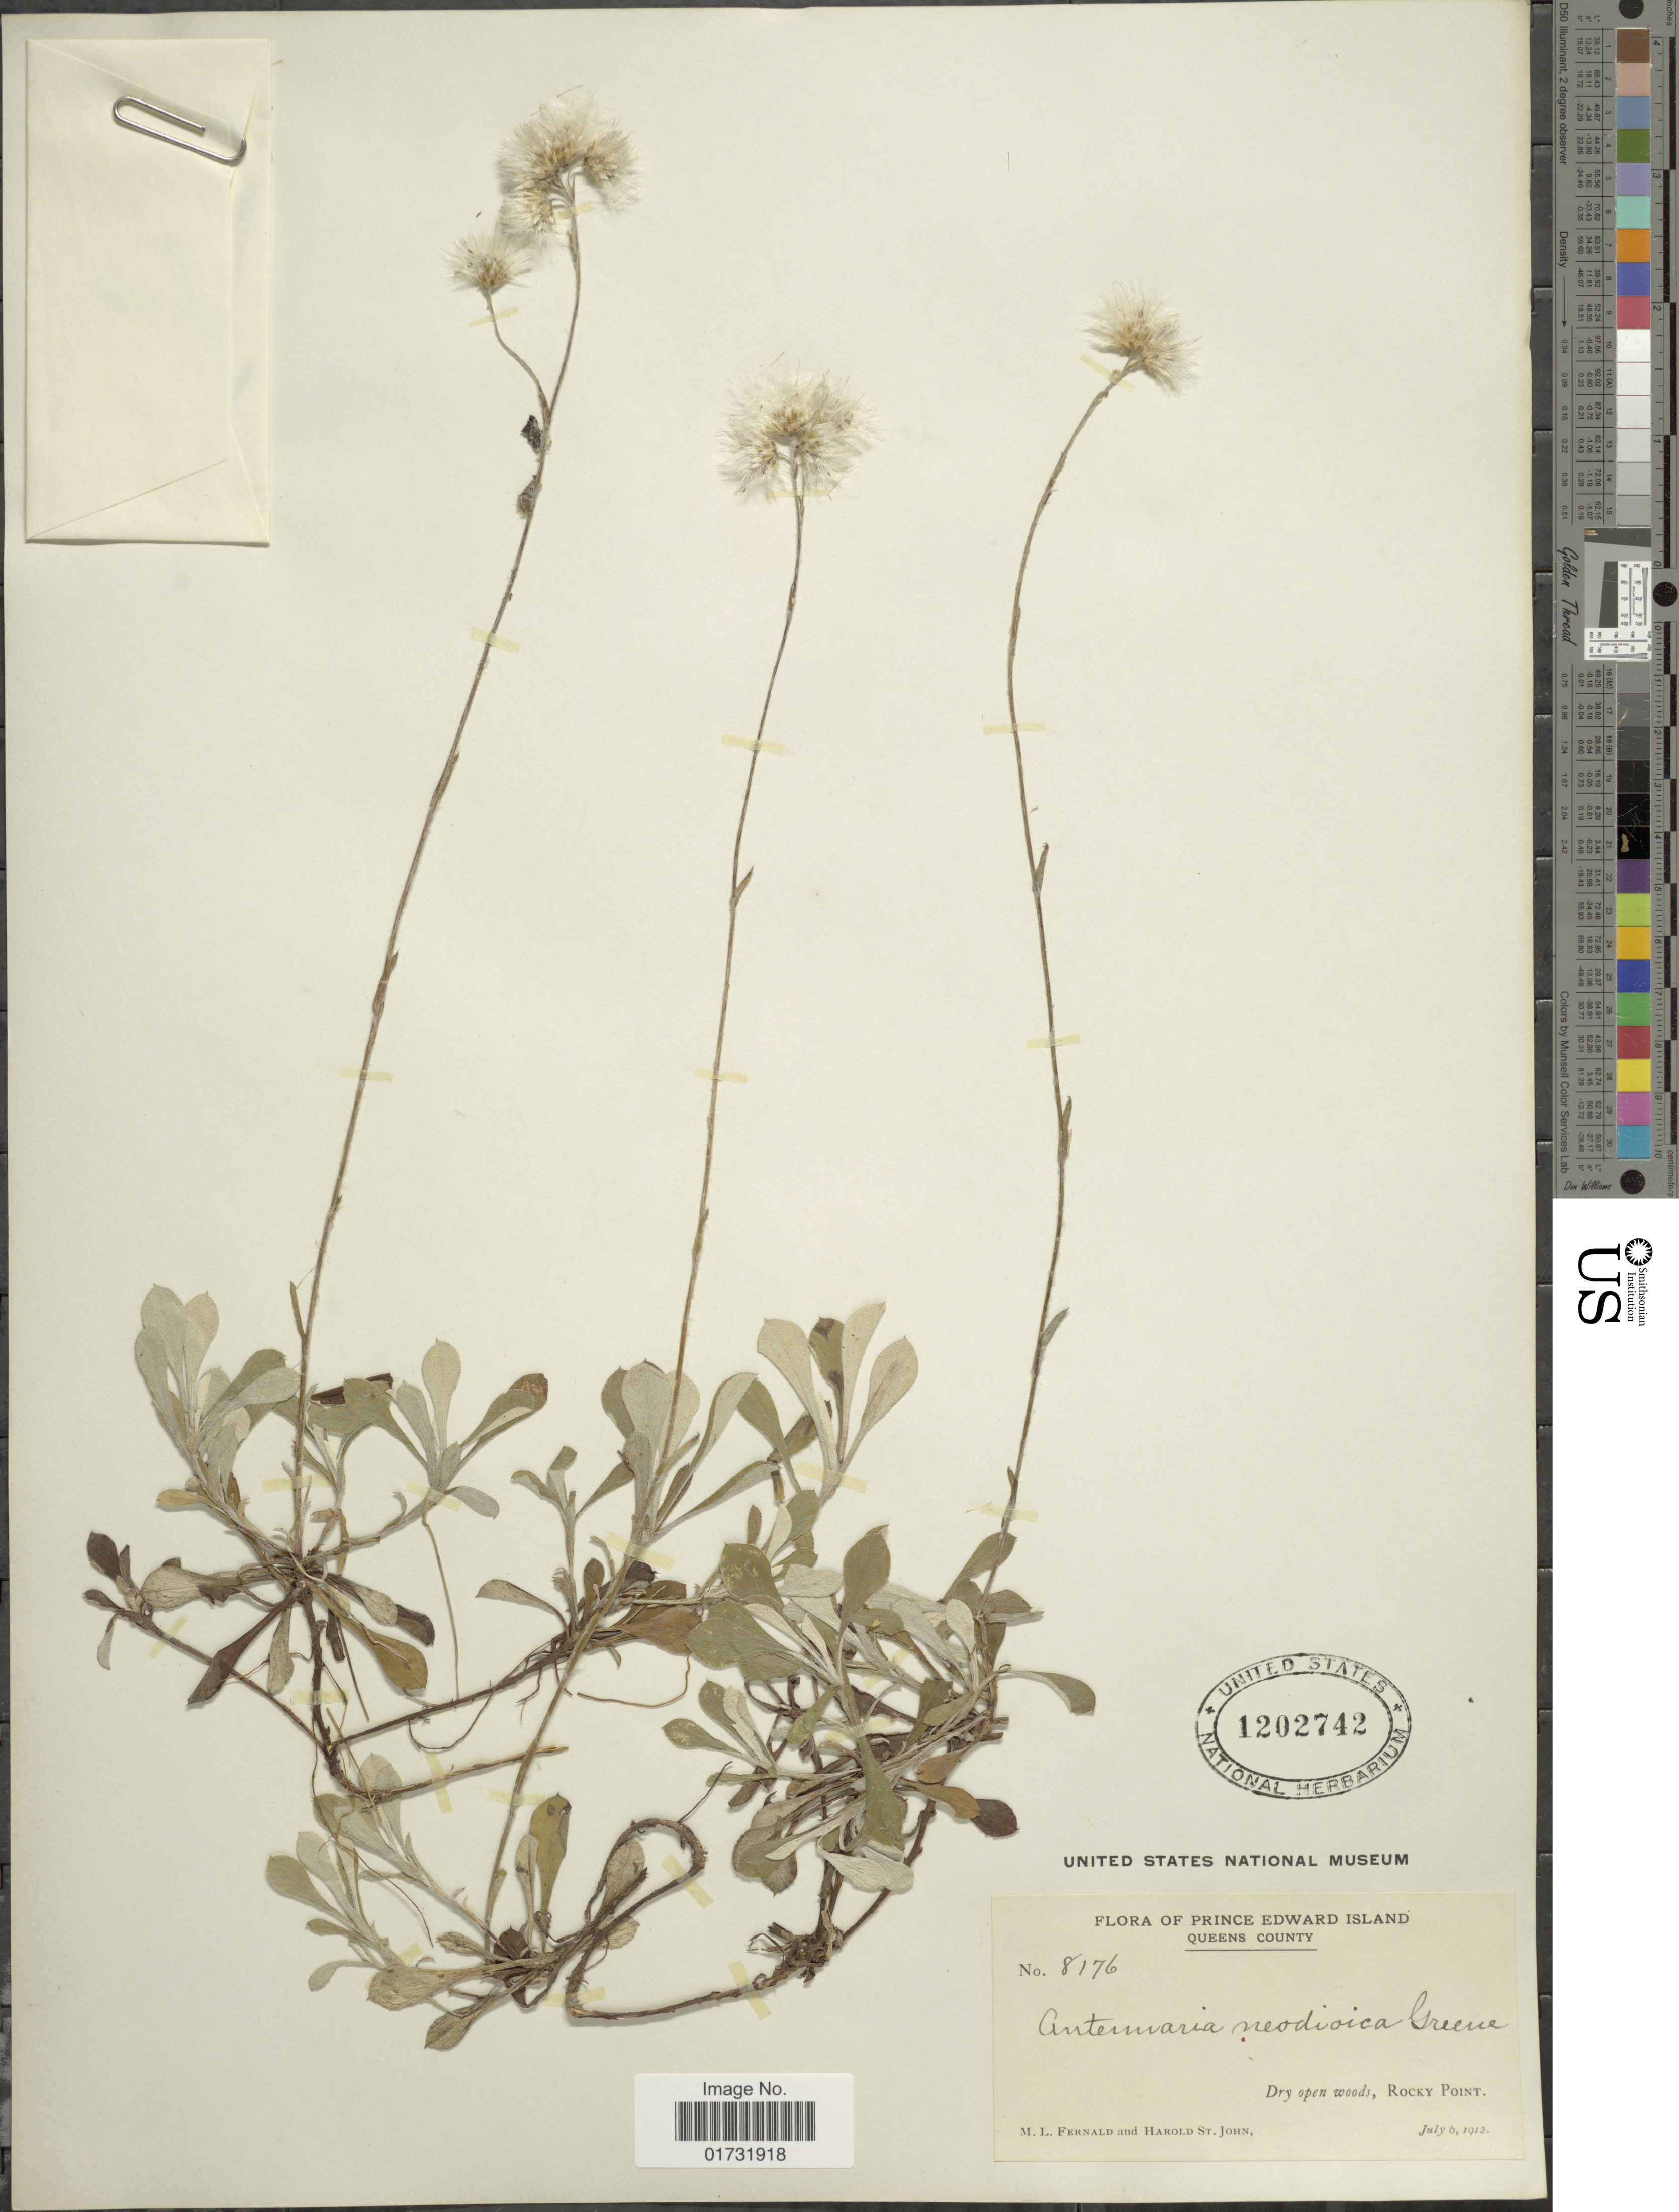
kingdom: Plantae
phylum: Tracheophyta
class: Magnoliopsida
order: Asterales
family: Asteraceae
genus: Antennaria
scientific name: Antennaria neodioica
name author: Greene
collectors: M. L. Fernald & H. St. John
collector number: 8176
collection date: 1912-07-06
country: Canada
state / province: Prince Edward Island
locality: Queens County. Rocky Point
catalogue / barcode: US 1202742